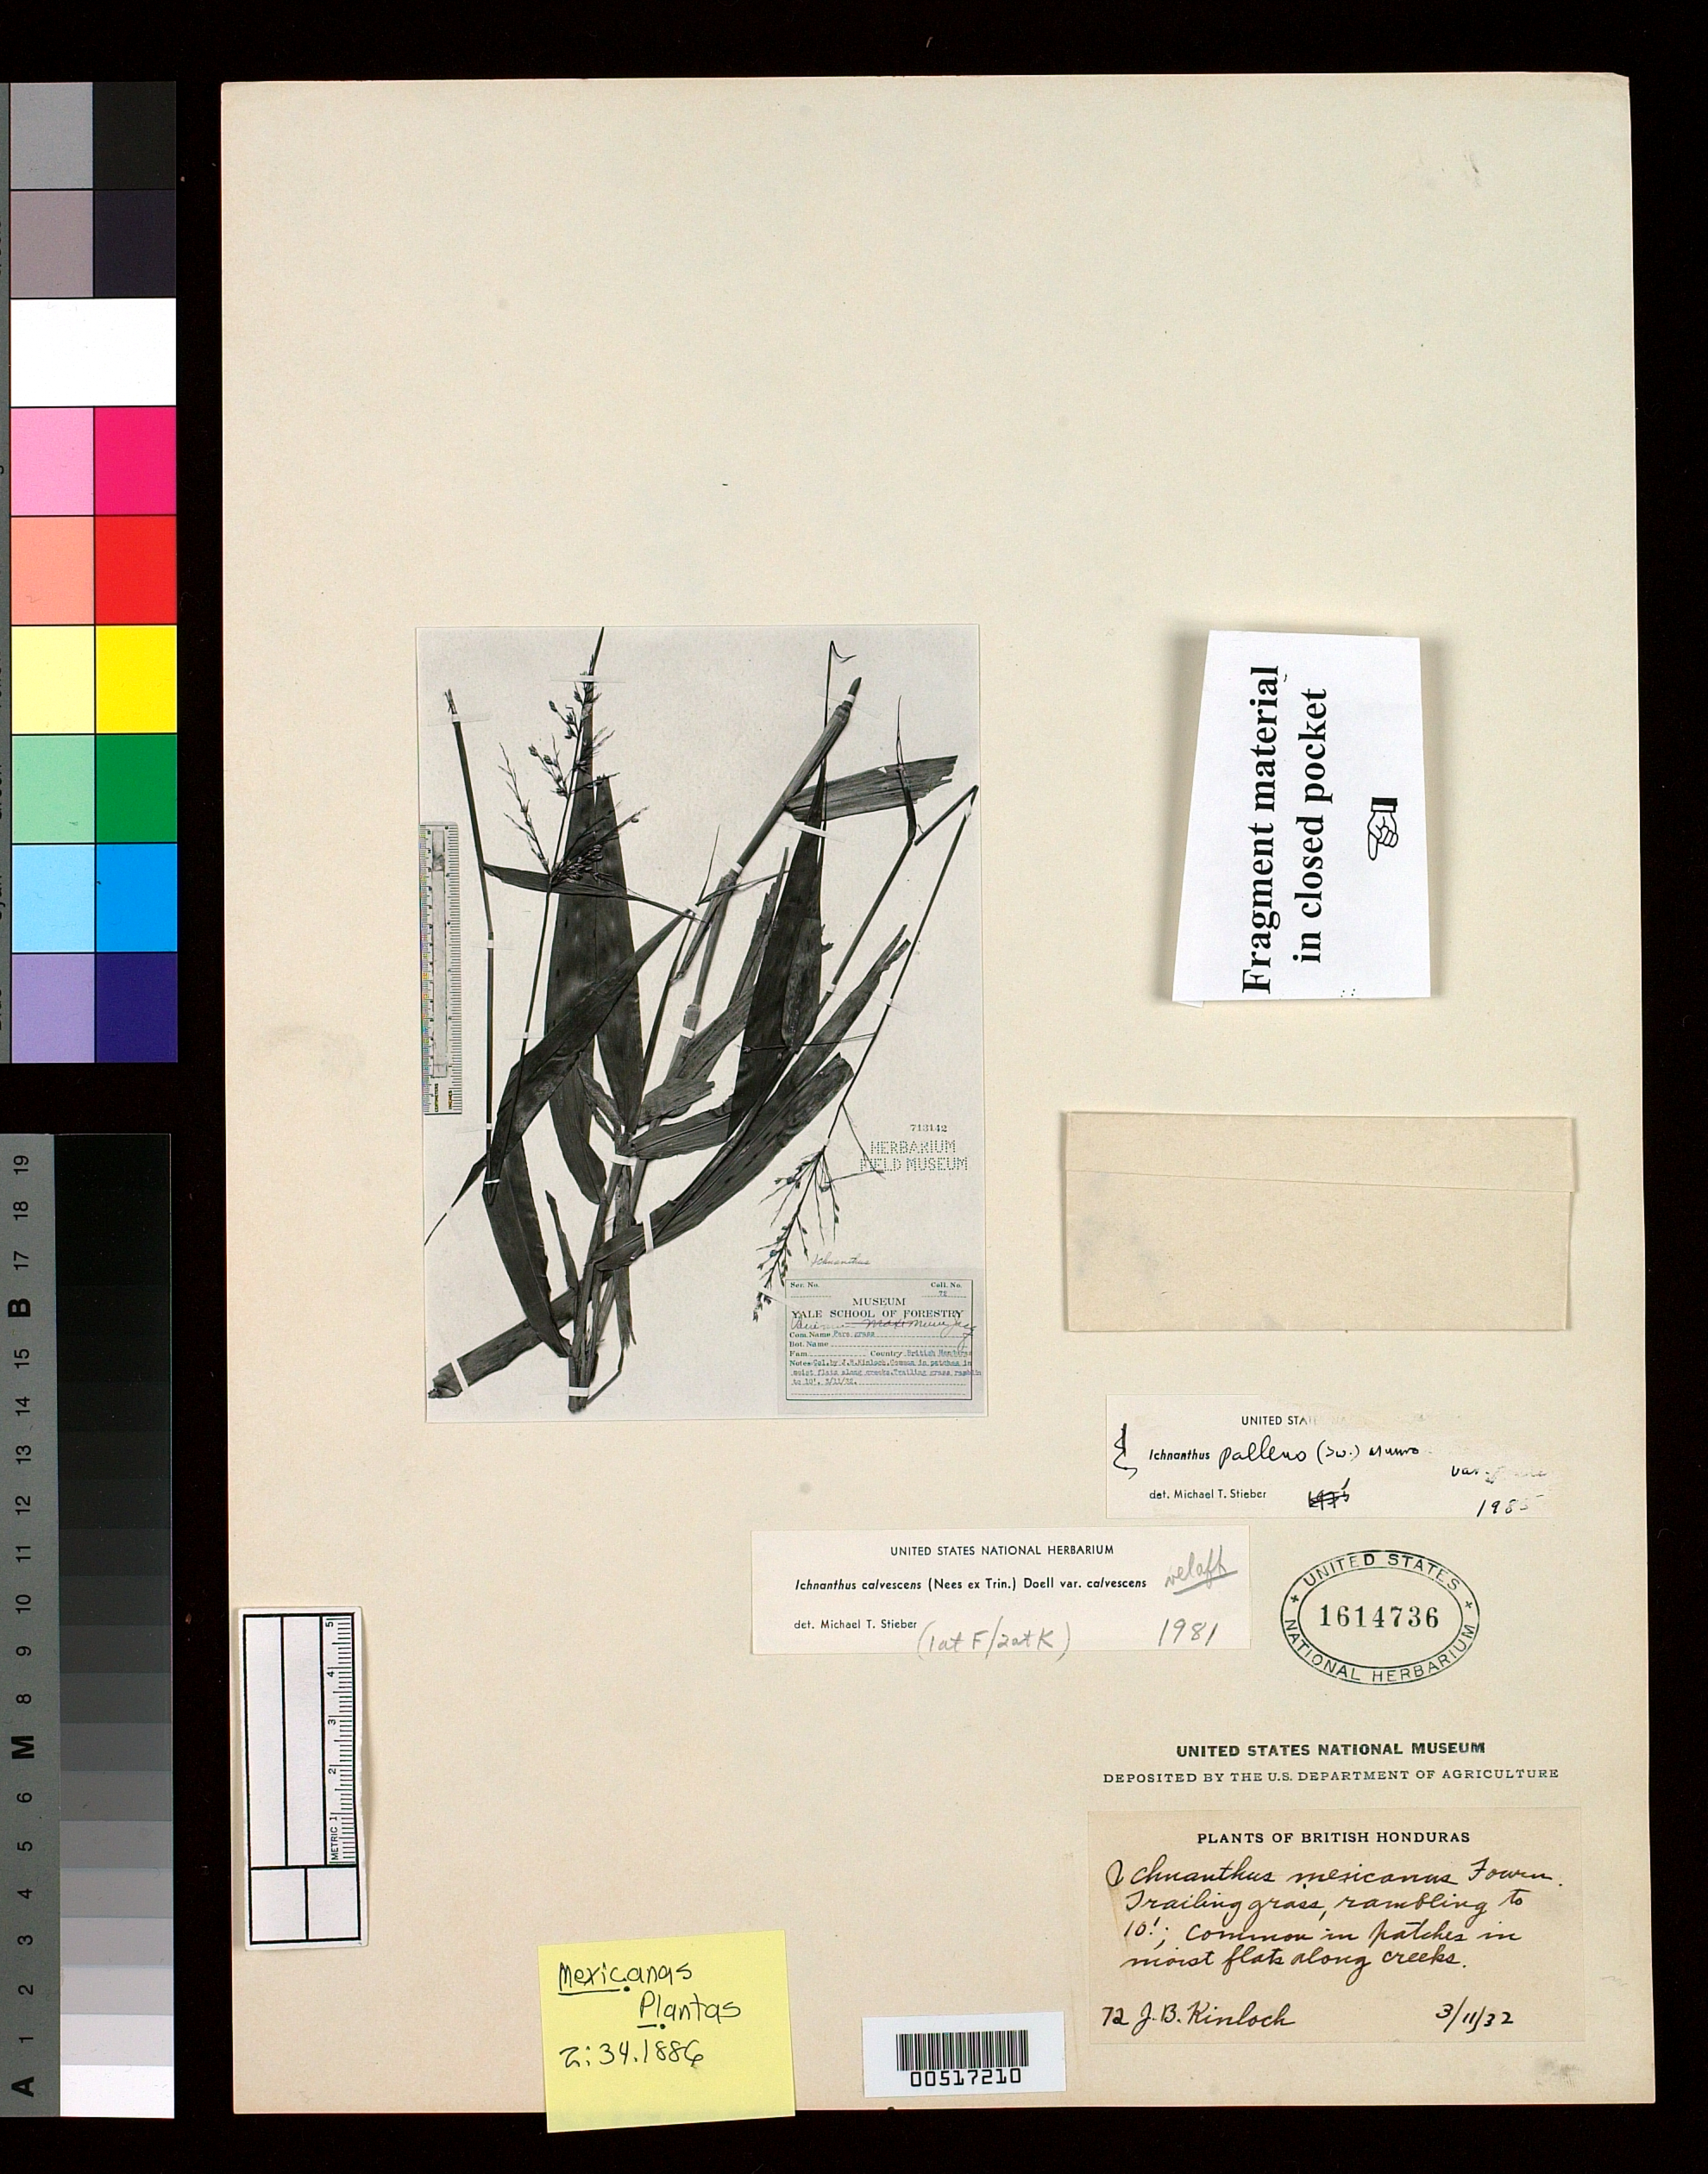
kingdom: Plantae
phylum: Tracheophyta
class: Liliopsida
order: Poales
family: Poaceae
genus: Ichnanthus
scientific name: Ichnanthus calvescens var. calvescens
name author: (Nees ex Trin.) Döll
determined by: Stieber, M. T.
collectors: J. Kinloch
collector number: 72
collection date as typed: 03 Nov 1932 or 11 Mar 1932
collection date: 1932-03-11 or 1932-11-03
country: Belize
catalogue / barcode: US 1614736